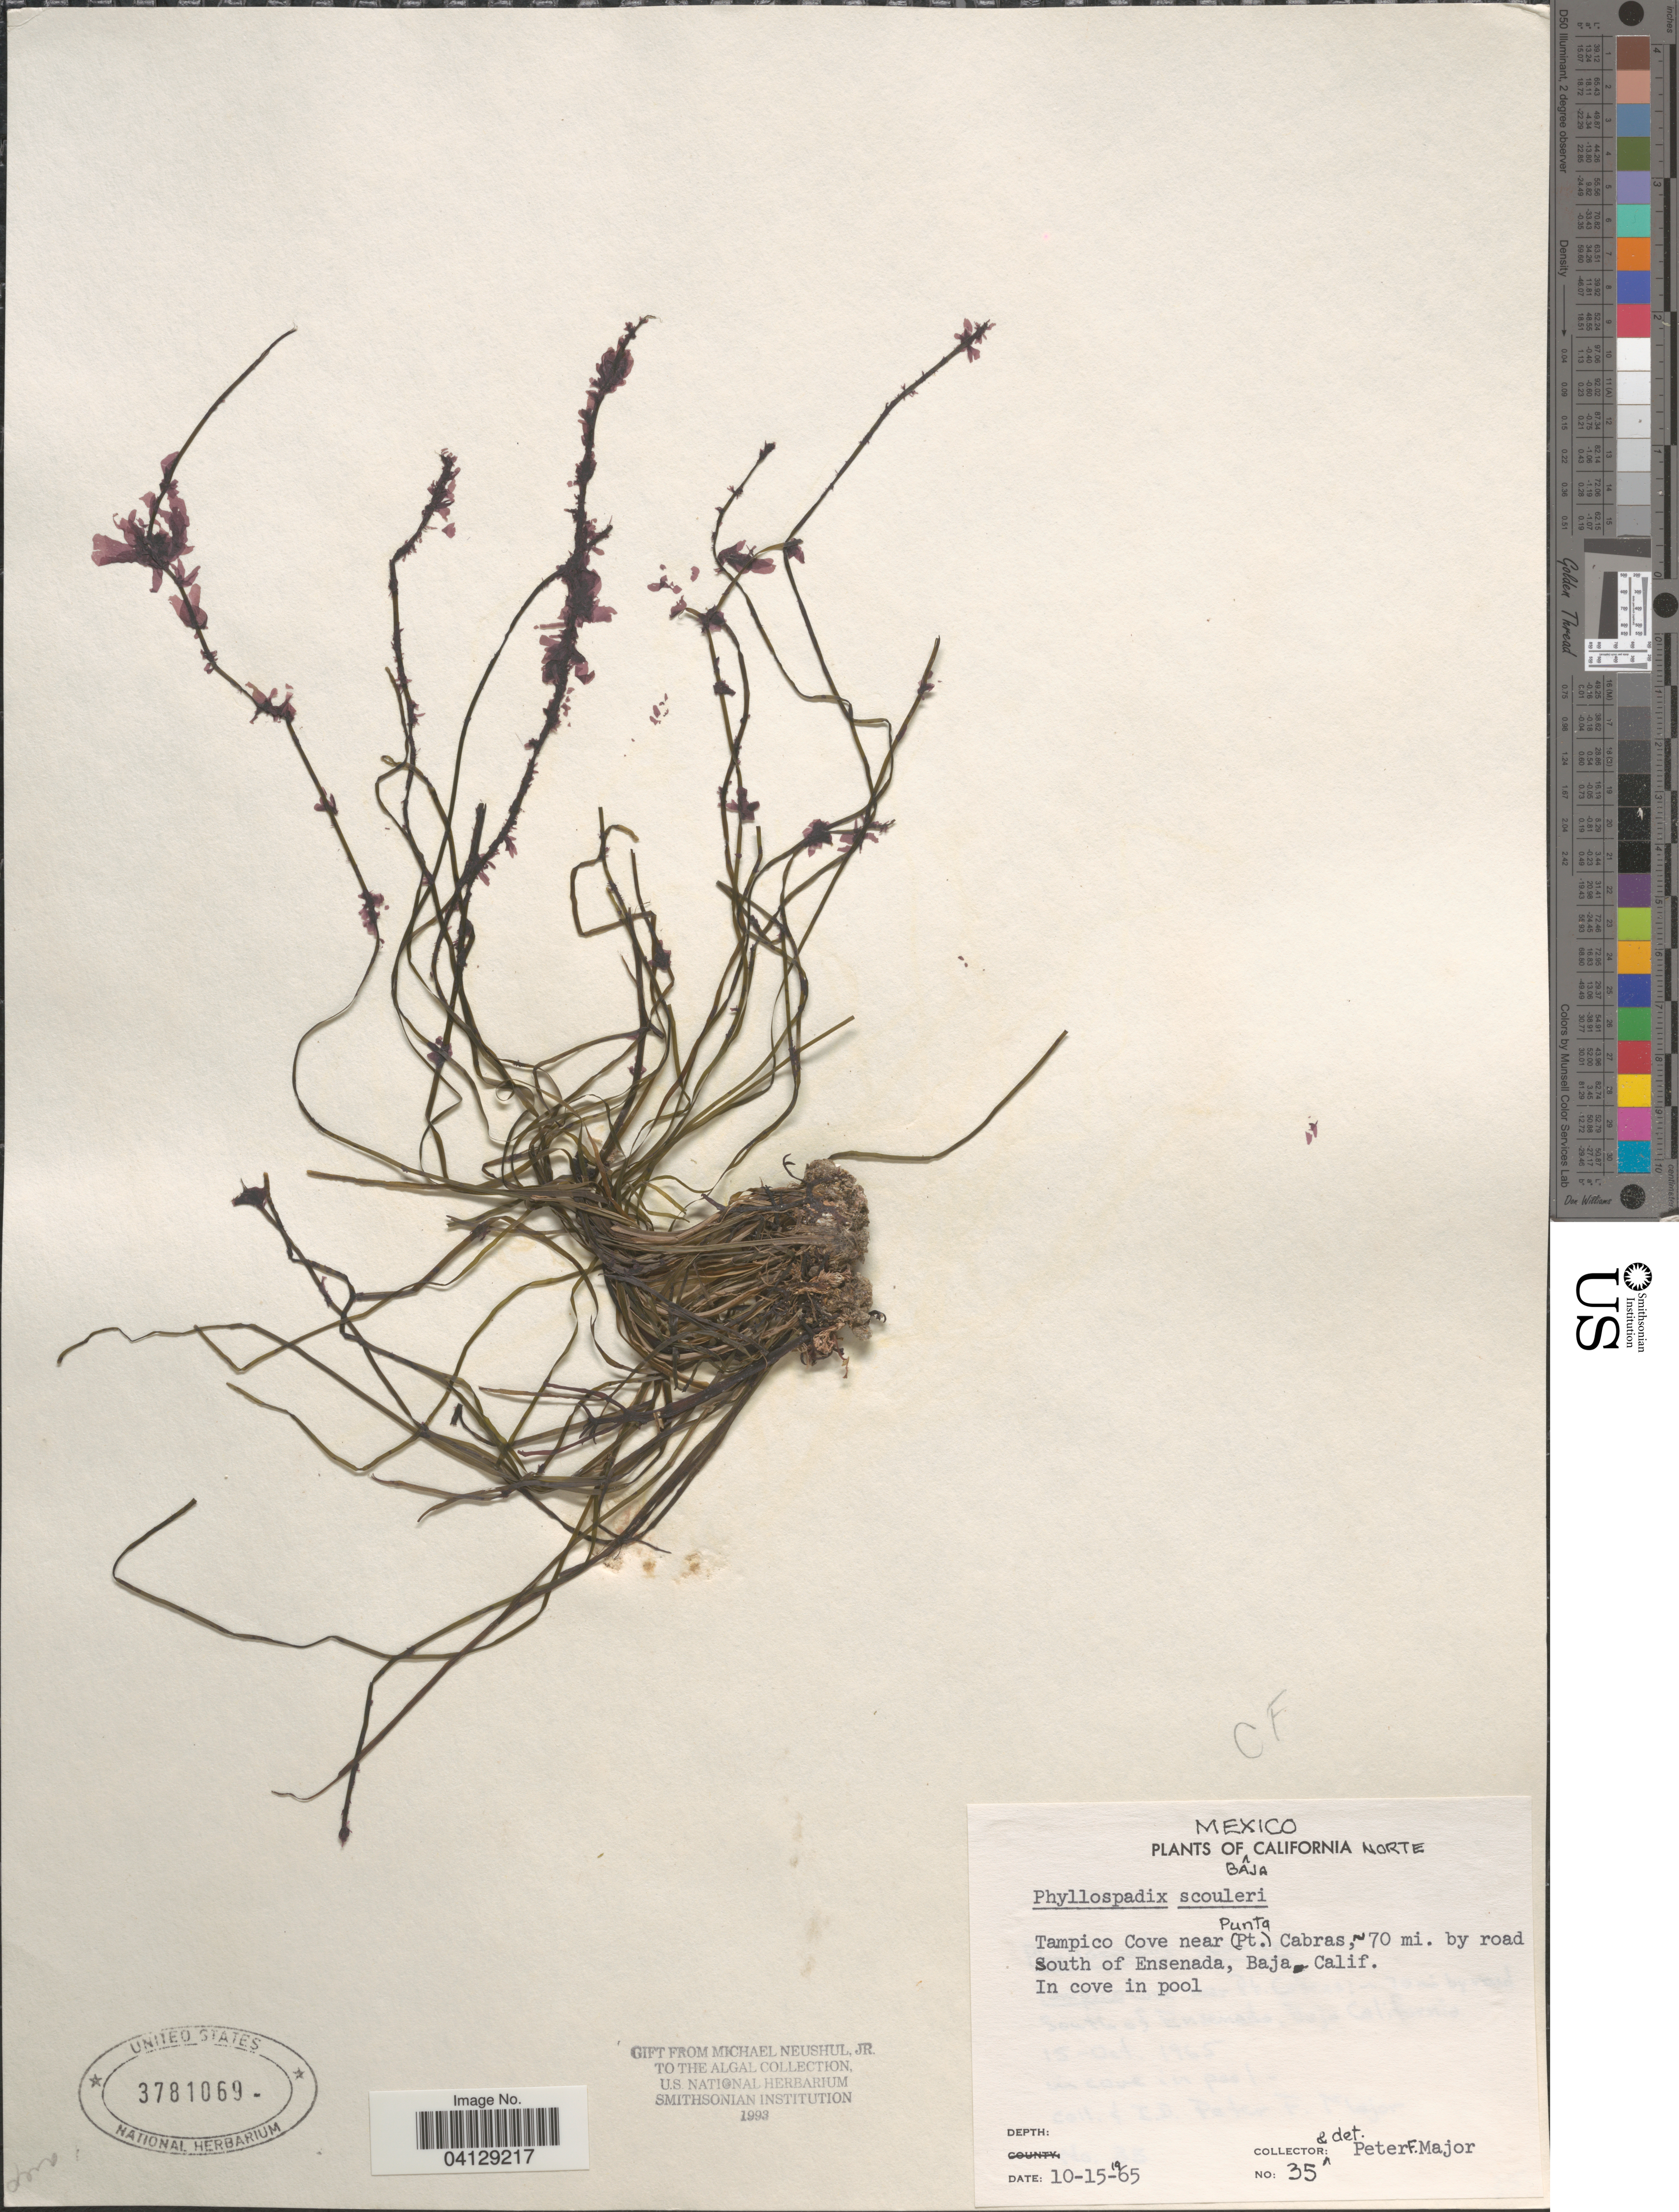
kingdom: Plantae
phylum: Tracheophyta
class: Liliopsida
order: Alismatales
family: Zosteraceae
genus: Phyllospadix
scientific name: Phyllospadix scouleri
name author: Hook.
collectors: P. Major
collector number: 35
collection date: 1965-10-15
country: Mexico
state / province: Baja California Norte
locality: Tampico Cove near Punta Cabras, ~70 mi. by road South of Ensenada, Baja Calif.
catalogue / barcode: US 3781069